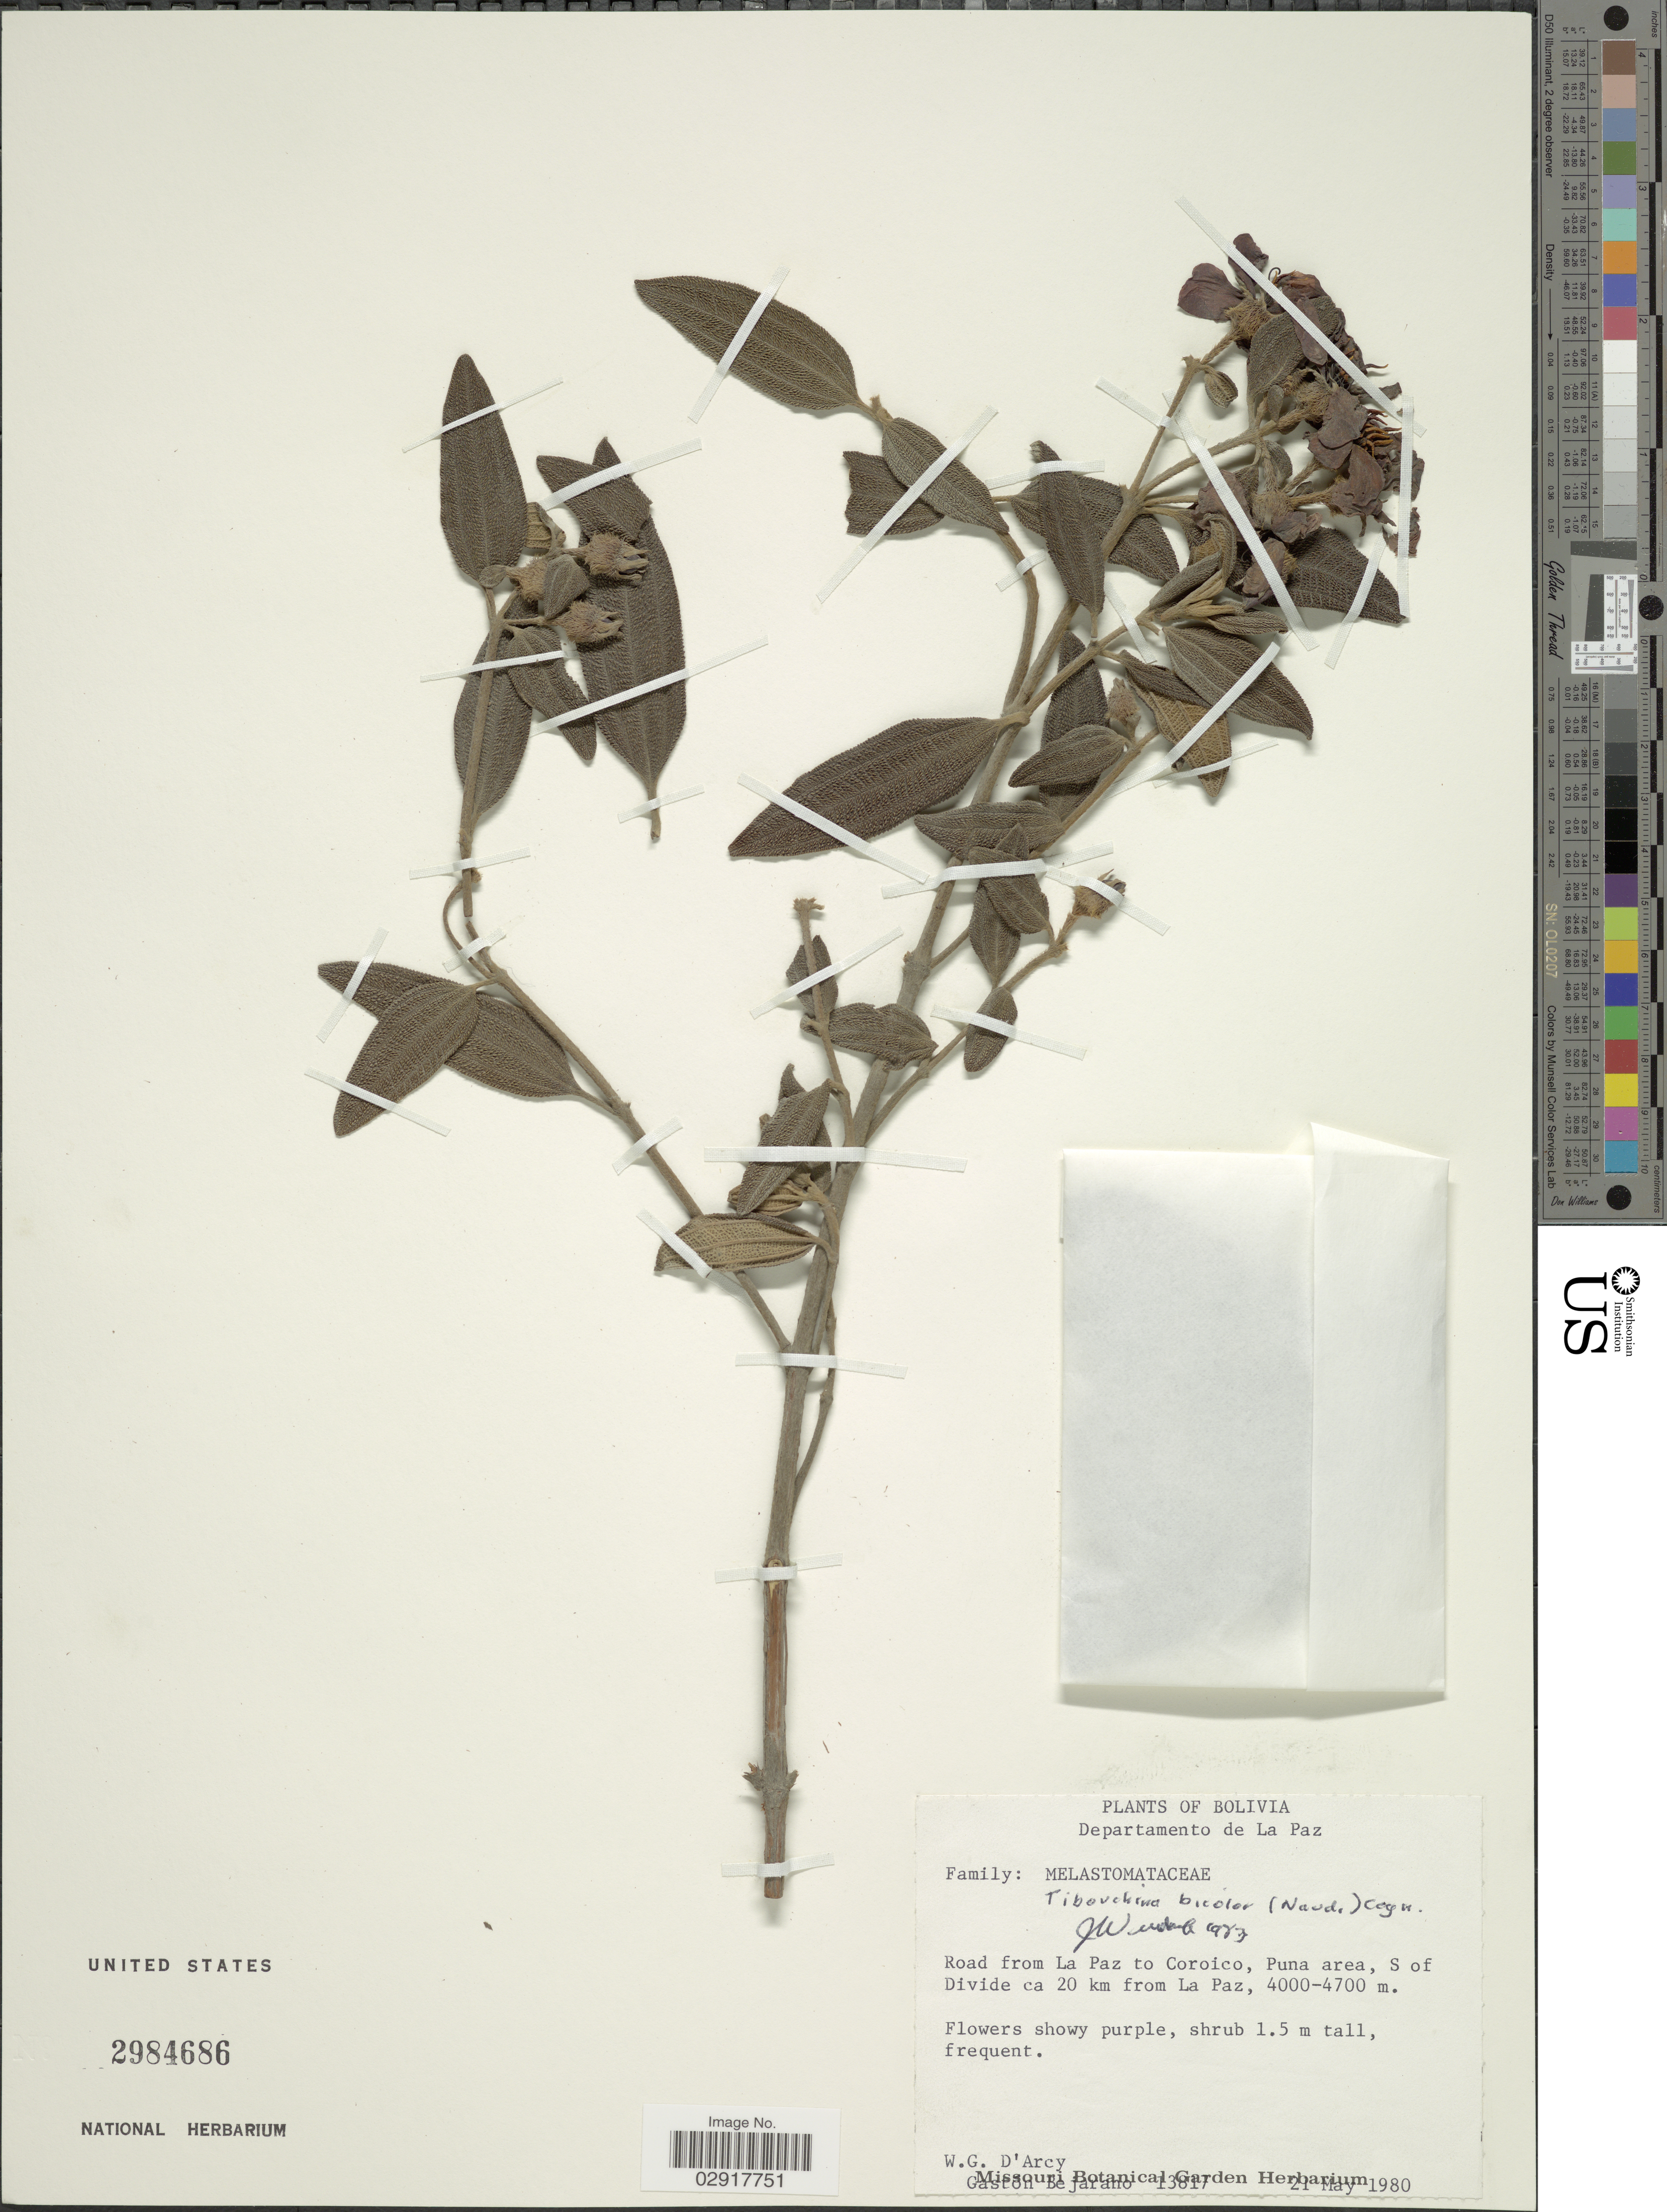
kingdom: Plantae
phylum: Tracheophyta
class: Magnoliopsida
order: Myrtales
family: Melastomataceae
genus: Tibouchina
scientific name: Tibouchina bicolor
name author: (Naudin) Cogn.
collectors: W. G. D'Arcy & G. Bejarano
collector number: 13817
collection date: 1980-05-21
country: Bolivia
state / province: La Paz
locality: Departamento de La Paz. Road from La Paz to Coroico, Puna area, S of Divide ca 20 km from La Paz.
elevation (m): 4000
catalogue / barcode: US 2984686